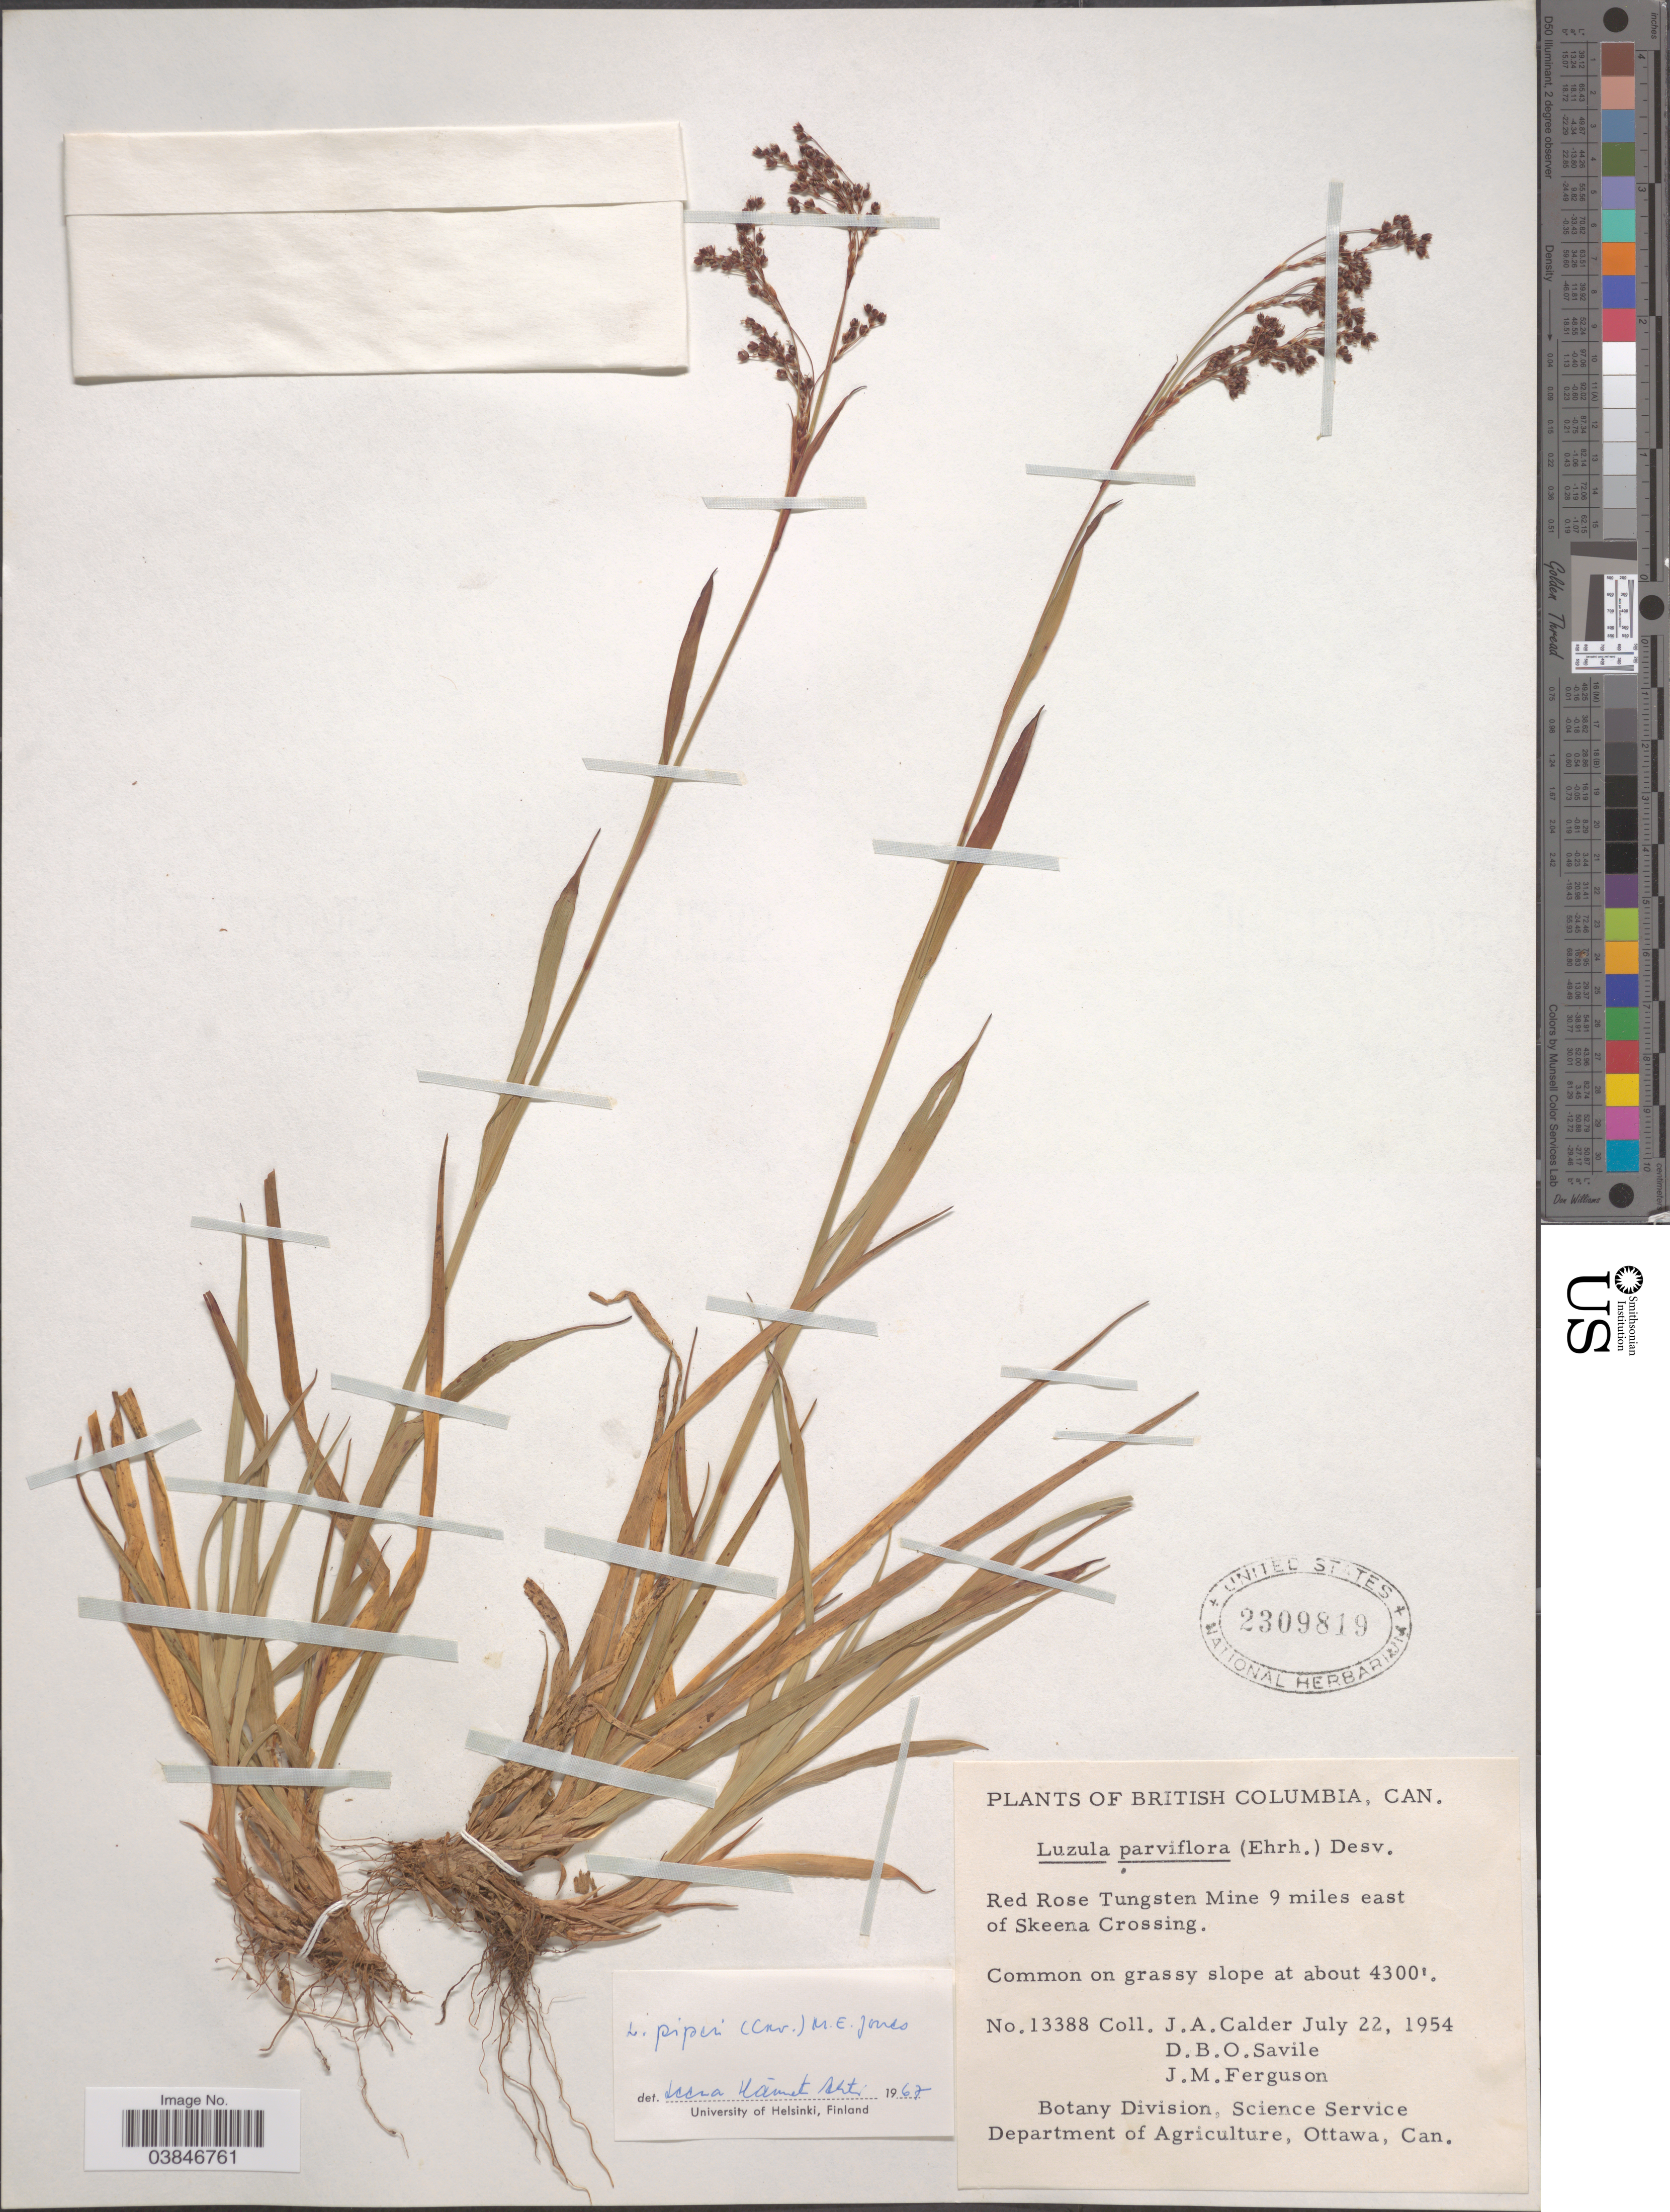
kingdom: Plantae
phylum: Tracheophyta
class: Liliopsida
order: Poales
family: Juncaceae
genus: Luzula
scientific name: Luzula piperi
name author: (Coville) M.E. Jones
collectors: J. A. Calder, D. Savile & J. M. Ferguson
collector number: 13388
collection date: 1954-07-22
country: Canada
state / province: British Columbia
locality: Red Rose Tungsten Mine 9 miles east of Skeena Crossing.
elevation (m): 1311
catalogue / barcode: US 2309819